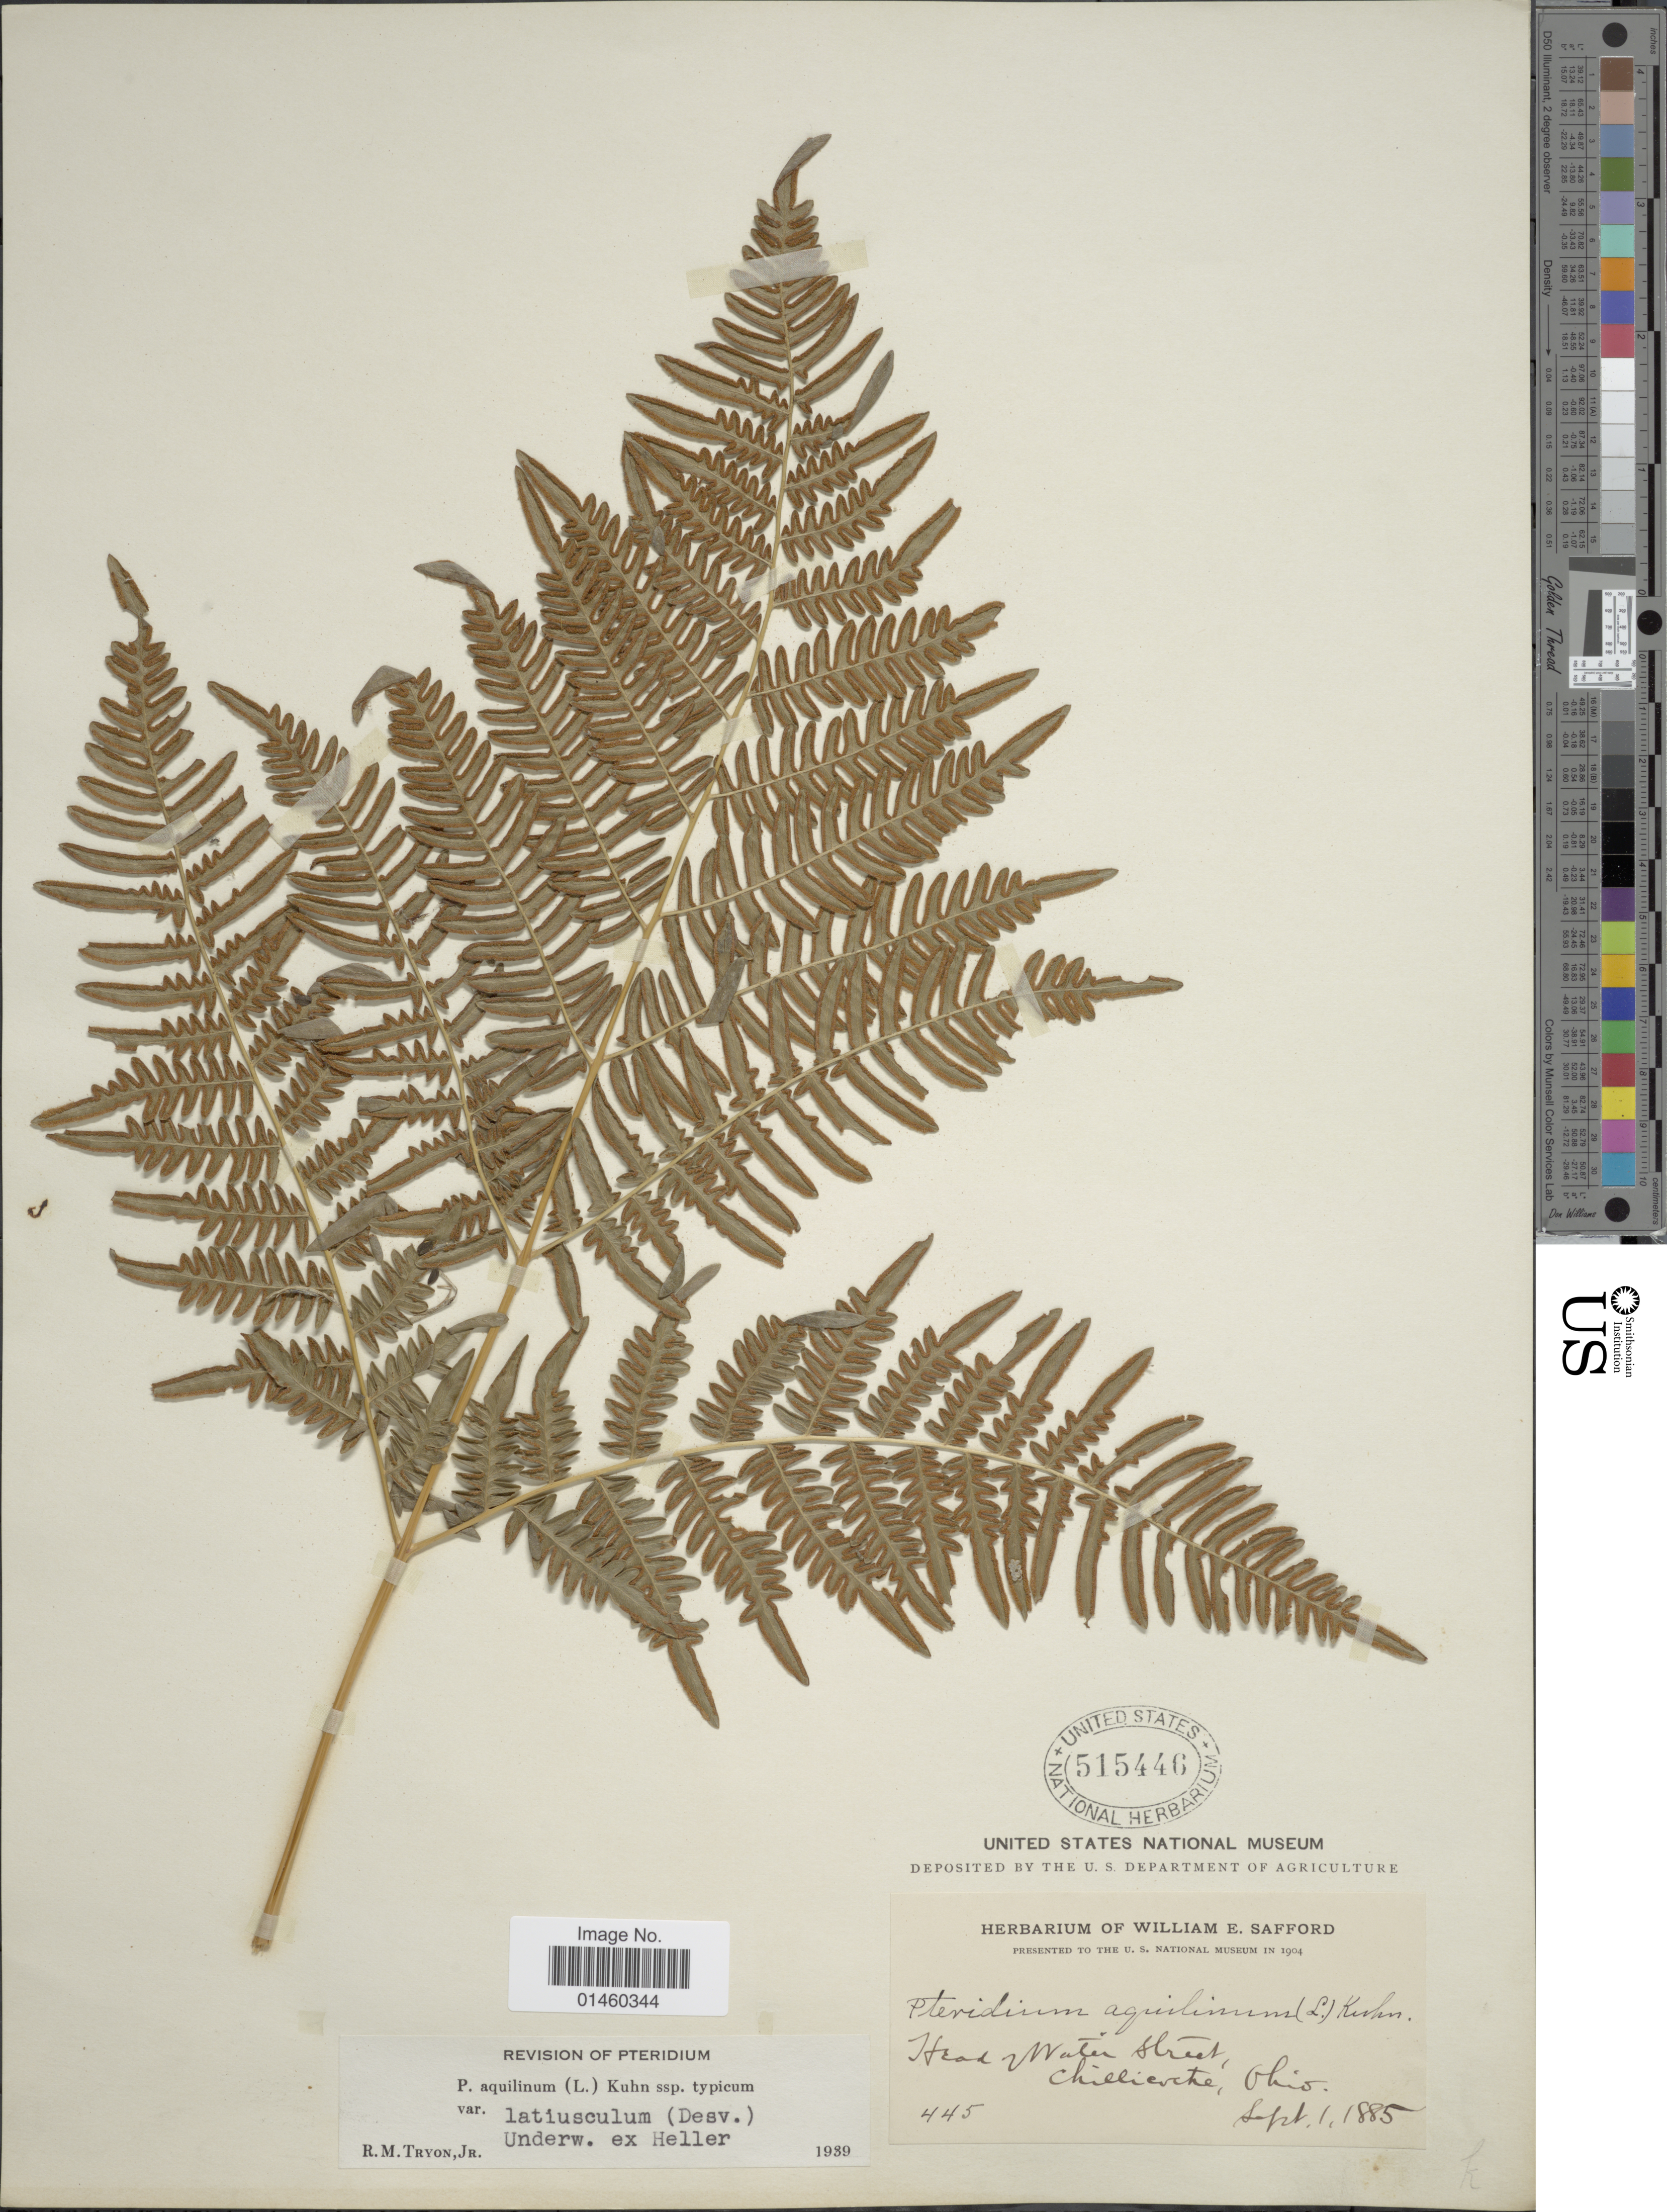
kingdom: Plantae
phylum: Tracheophyta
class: Polypodiopsida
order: Polypodiales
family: Dennstaedtiaceae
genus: Pteridium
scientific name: Pteridium aquilinum var. latiusculum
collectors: ex herb. W. E. Safford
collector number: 445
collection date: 1885-09-01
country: United States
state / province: Ohio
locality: Head of Water Street, Chillicothe.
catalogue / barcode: US 515446